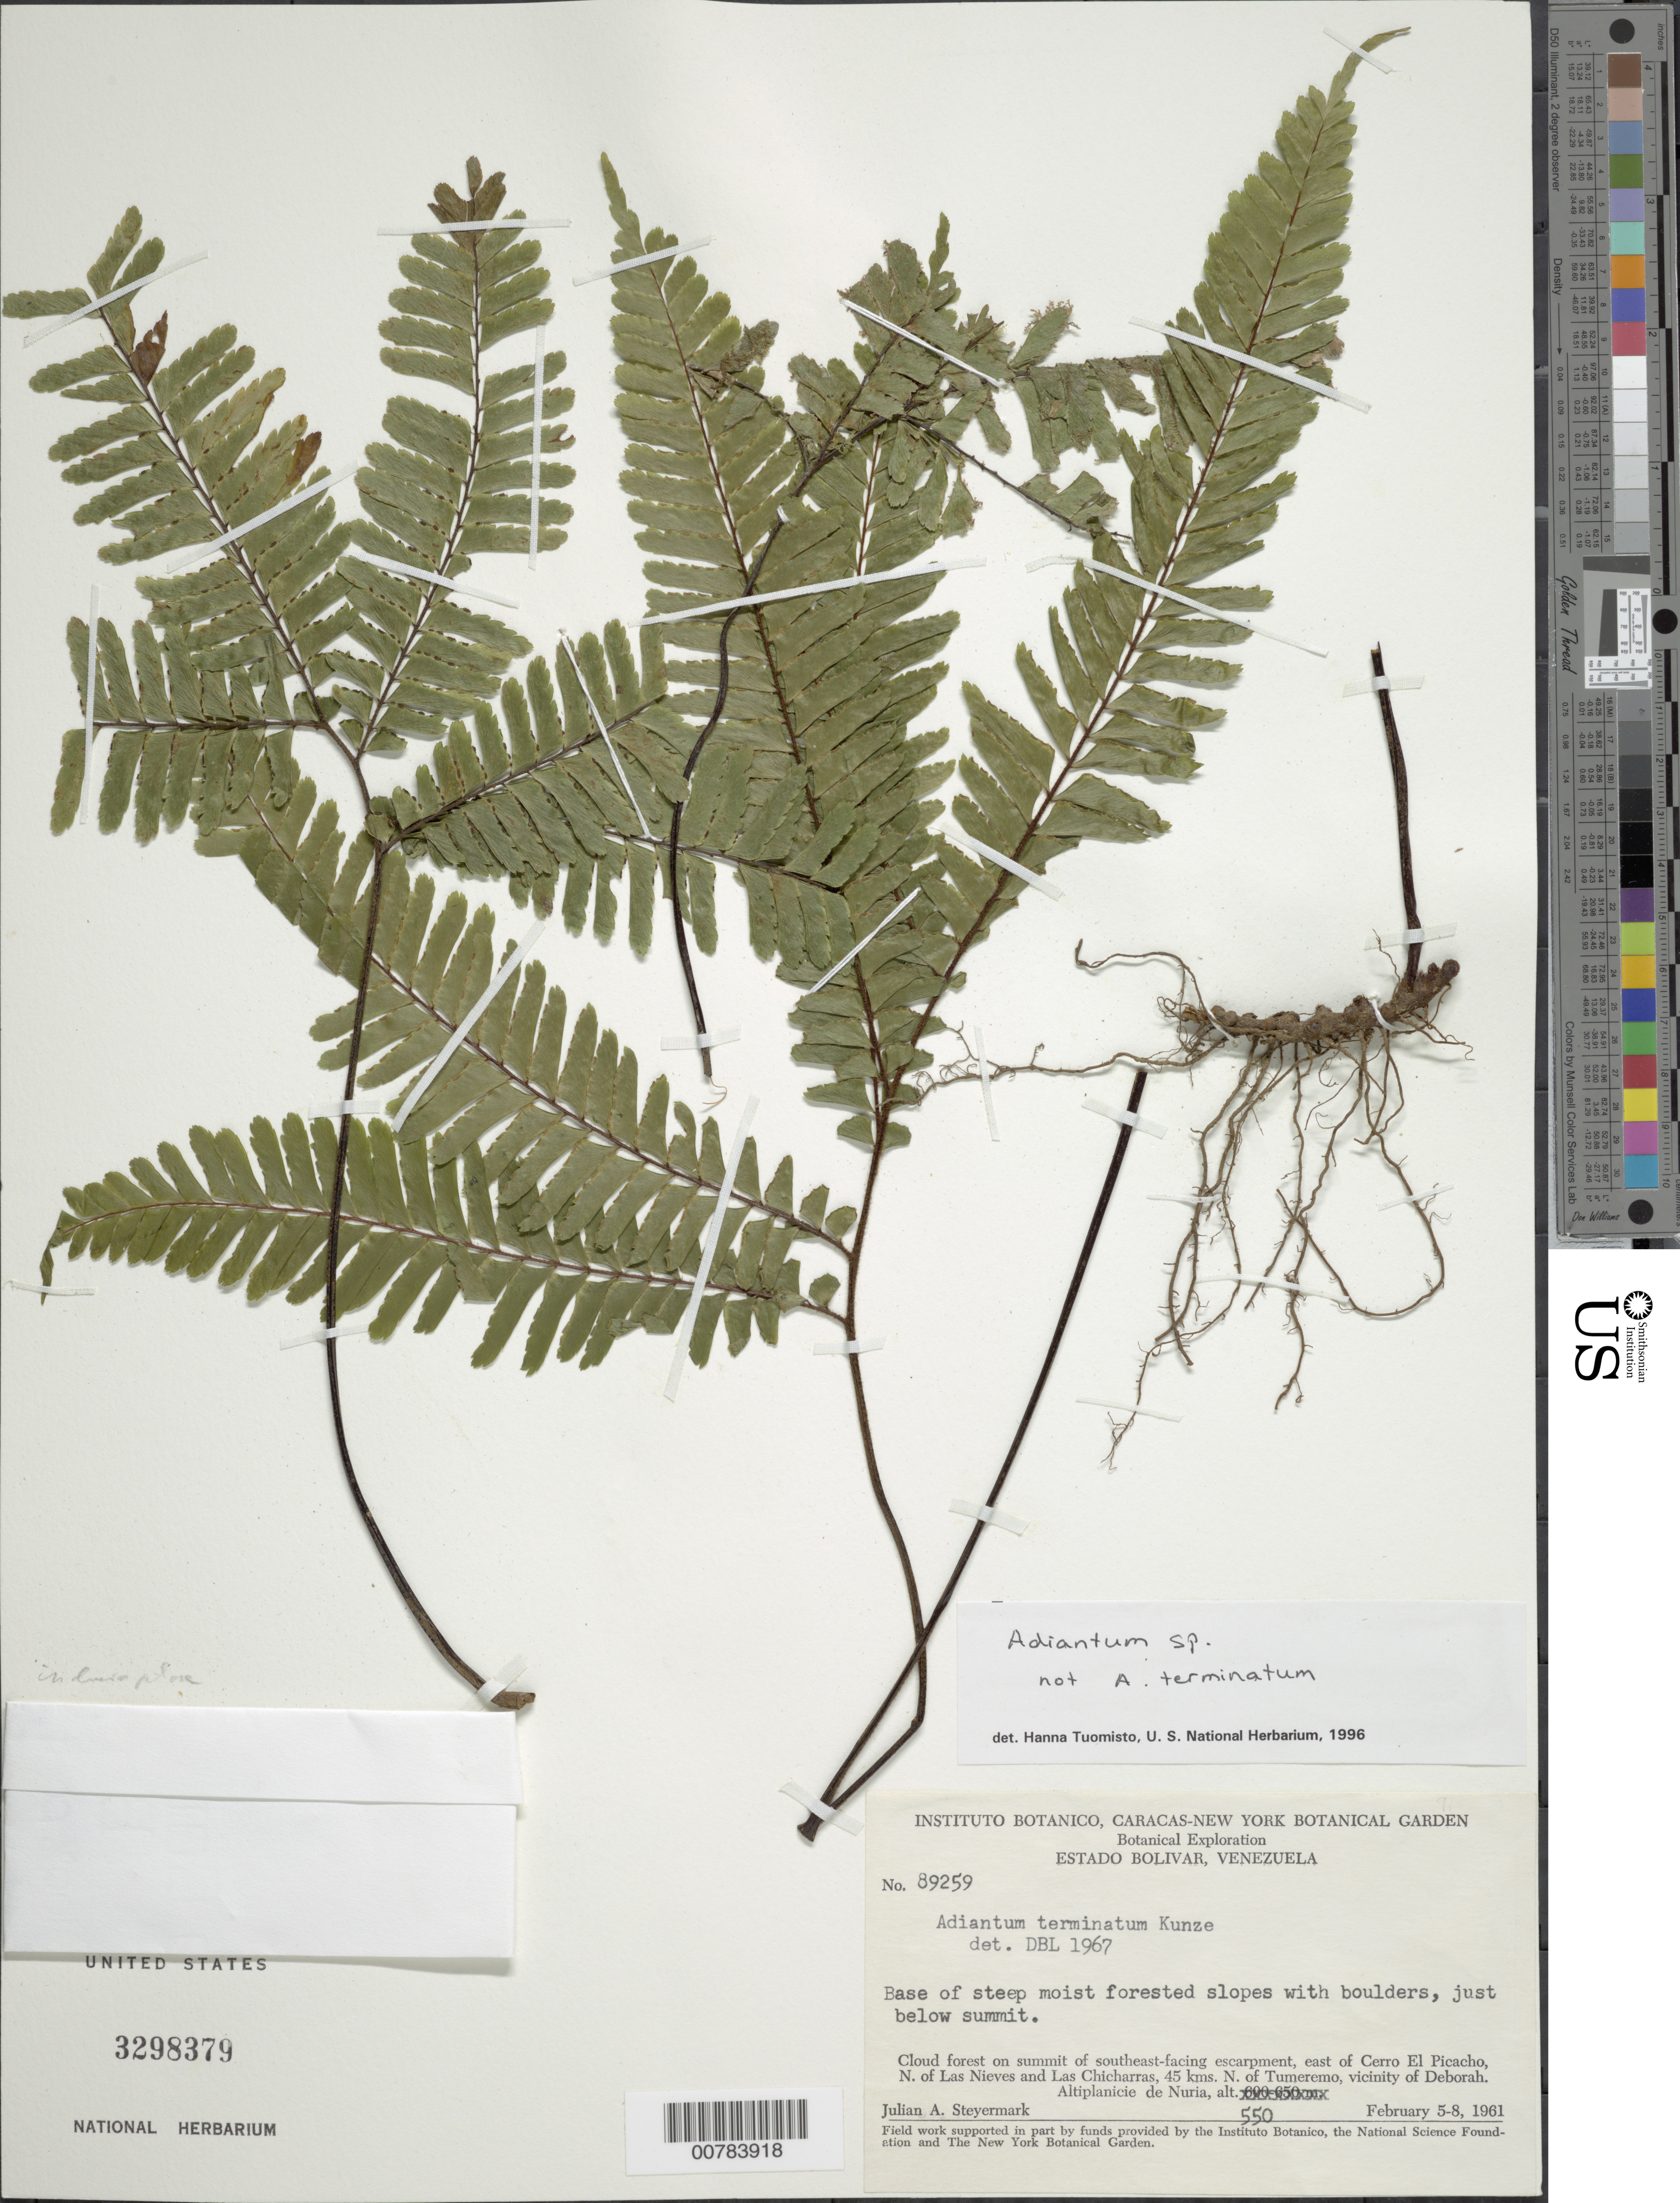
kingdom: Plantae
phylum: Tracheophyta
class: Polypodiopsida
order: Polypodiales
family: Pteridaceae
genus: Adiantum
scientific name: Adiantum cajennense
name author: Willd. ex Klotzsch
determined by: Tuomisto, Hanna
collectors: J. Steyermark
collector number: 89259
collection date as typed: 5-Feb-61 to 8-Feb-61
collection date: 1961-02-05/1961-02-08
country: Venezuela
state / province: Bolívar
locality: Cerro El Picacho, N of Las Nieves, 45 km N of Tumeremo, Altiplanicie de Nuria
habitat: Base of steep moist forested slopes with boulders, just below summit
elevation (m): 550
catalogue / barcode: US 3298379